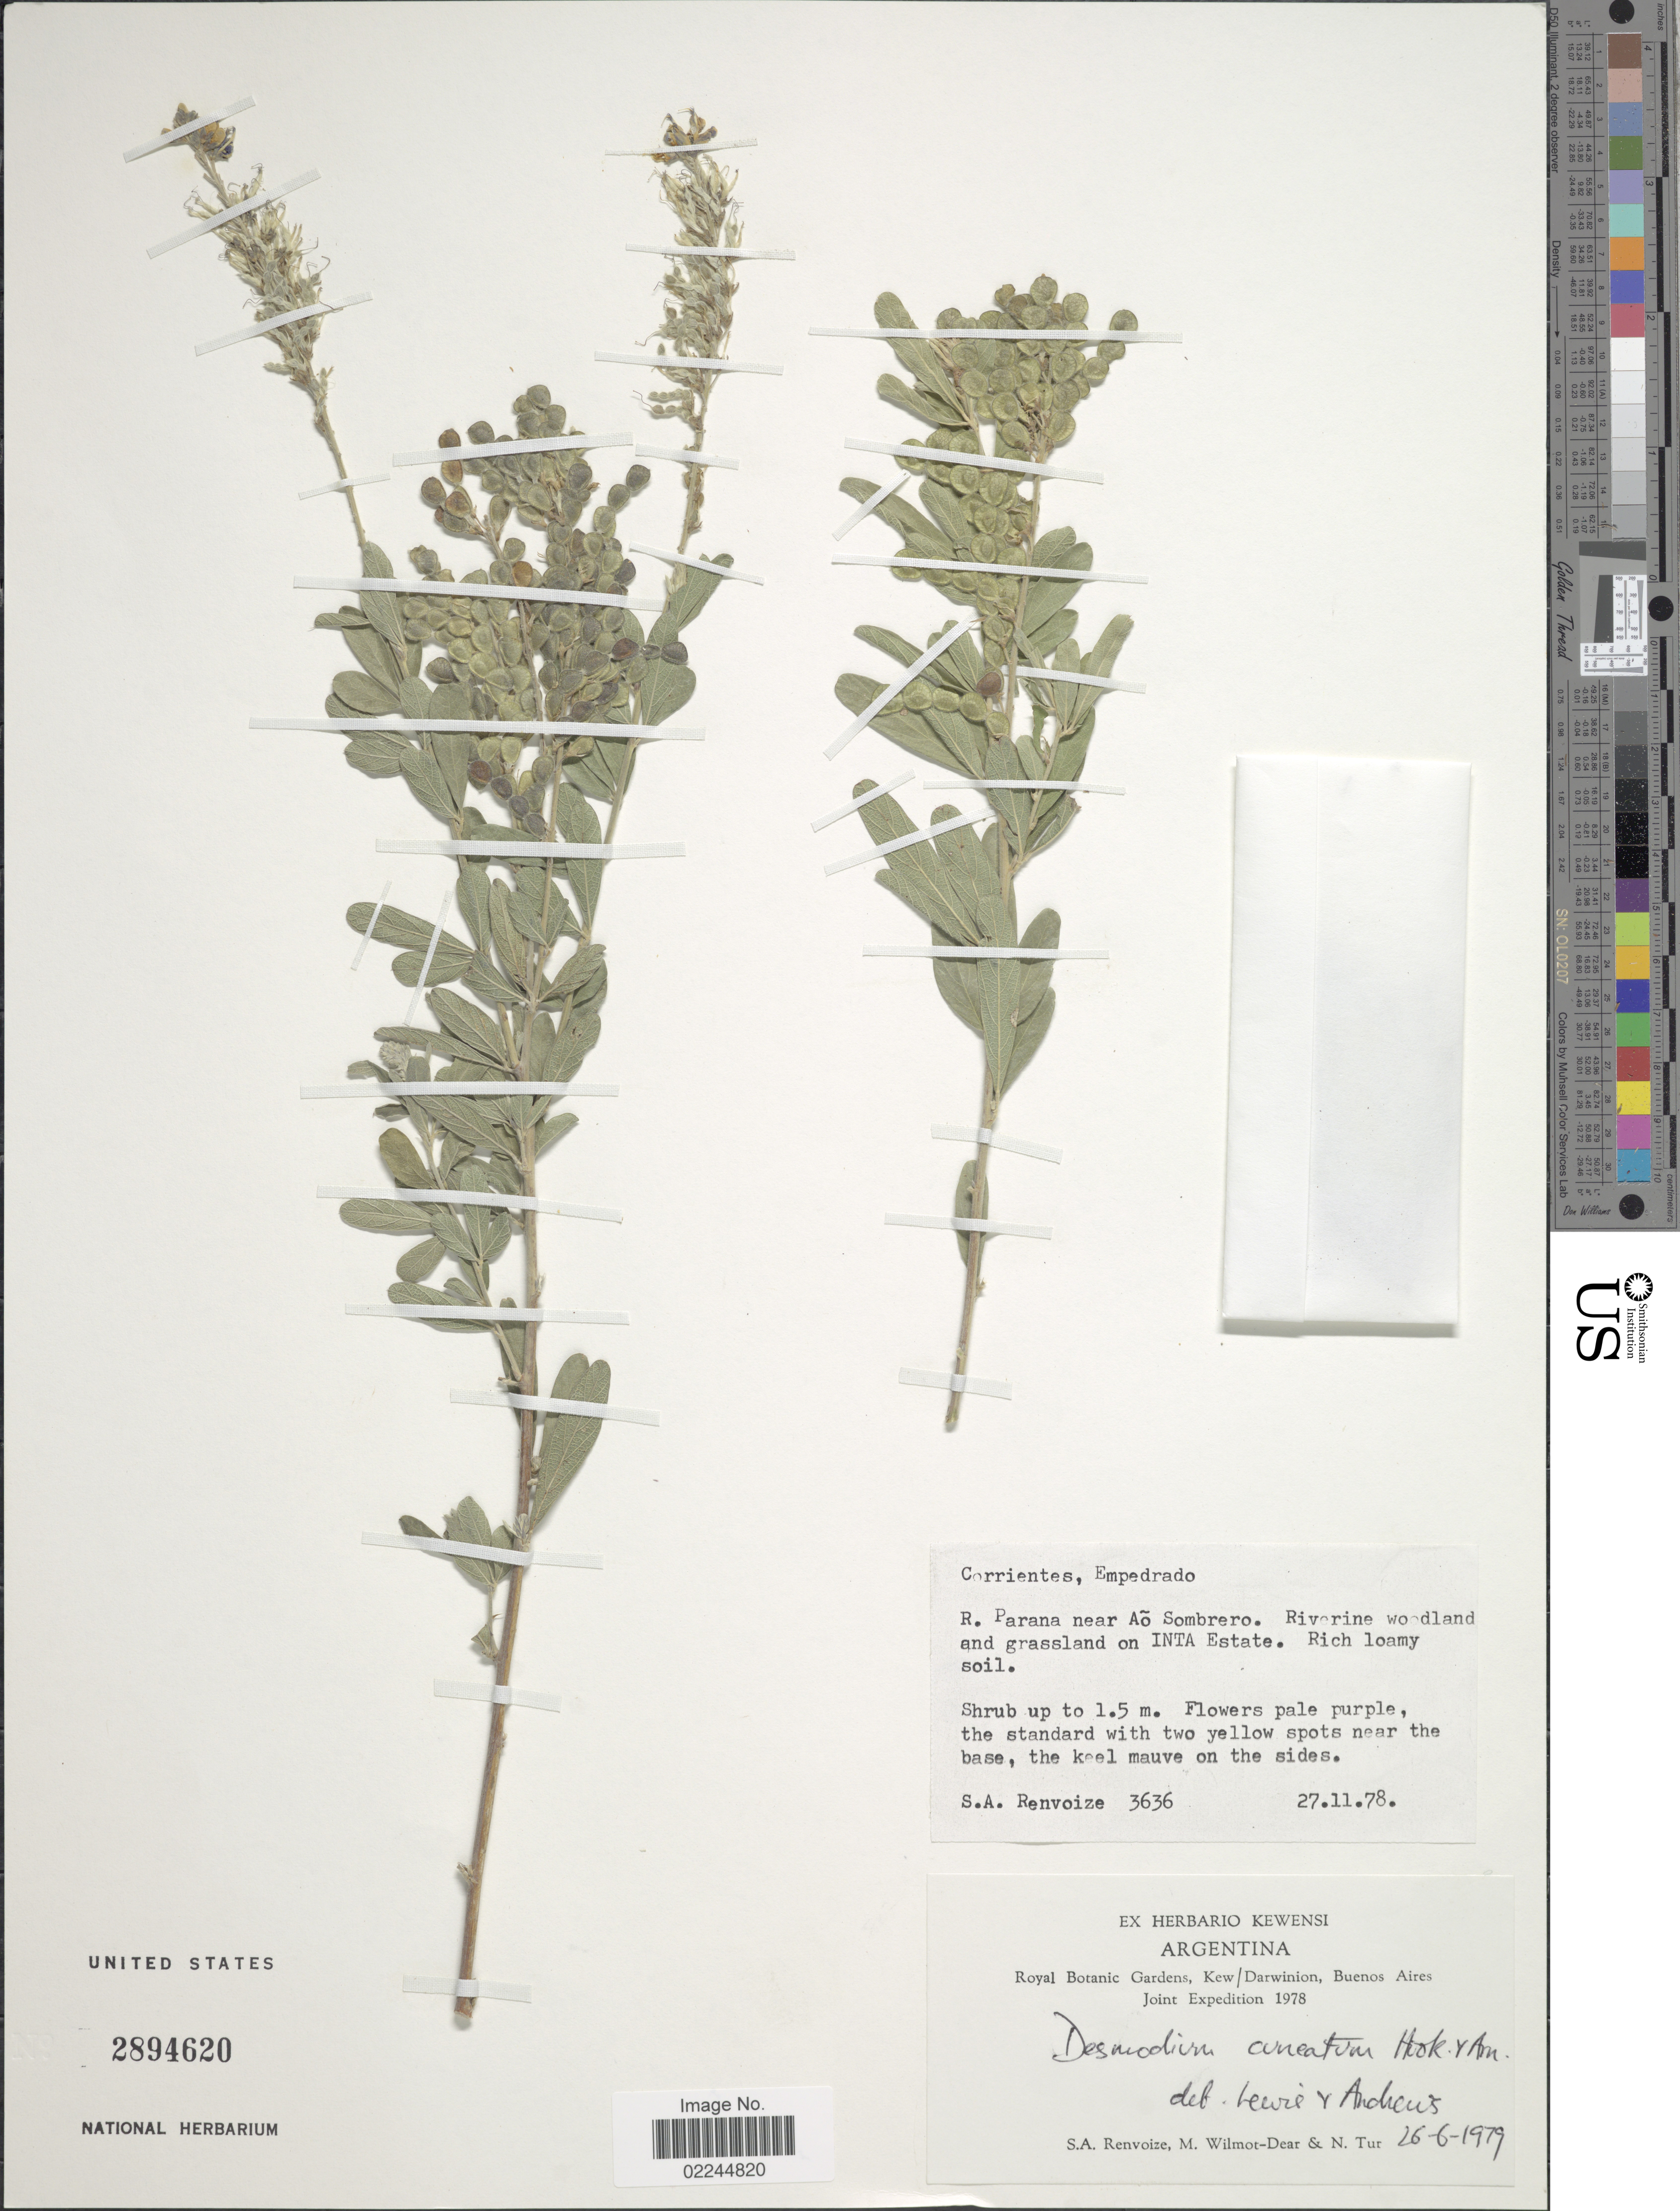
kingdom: Plantae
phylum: Tracheophyta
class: Magnoliopsida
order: Fabales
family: Fabaceae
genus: Desmodium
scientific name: Desmodium cuneatum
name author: Hook. & Arn.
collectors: S. A. Renvoize, M. Wilmot-Dear & N. Tur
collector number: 3636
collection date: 1978-11-27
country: Argentina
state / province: Corrientes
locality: Empedrado, R. Parana near Ao Sombrero, INTA Estate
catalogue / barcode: US 2894620